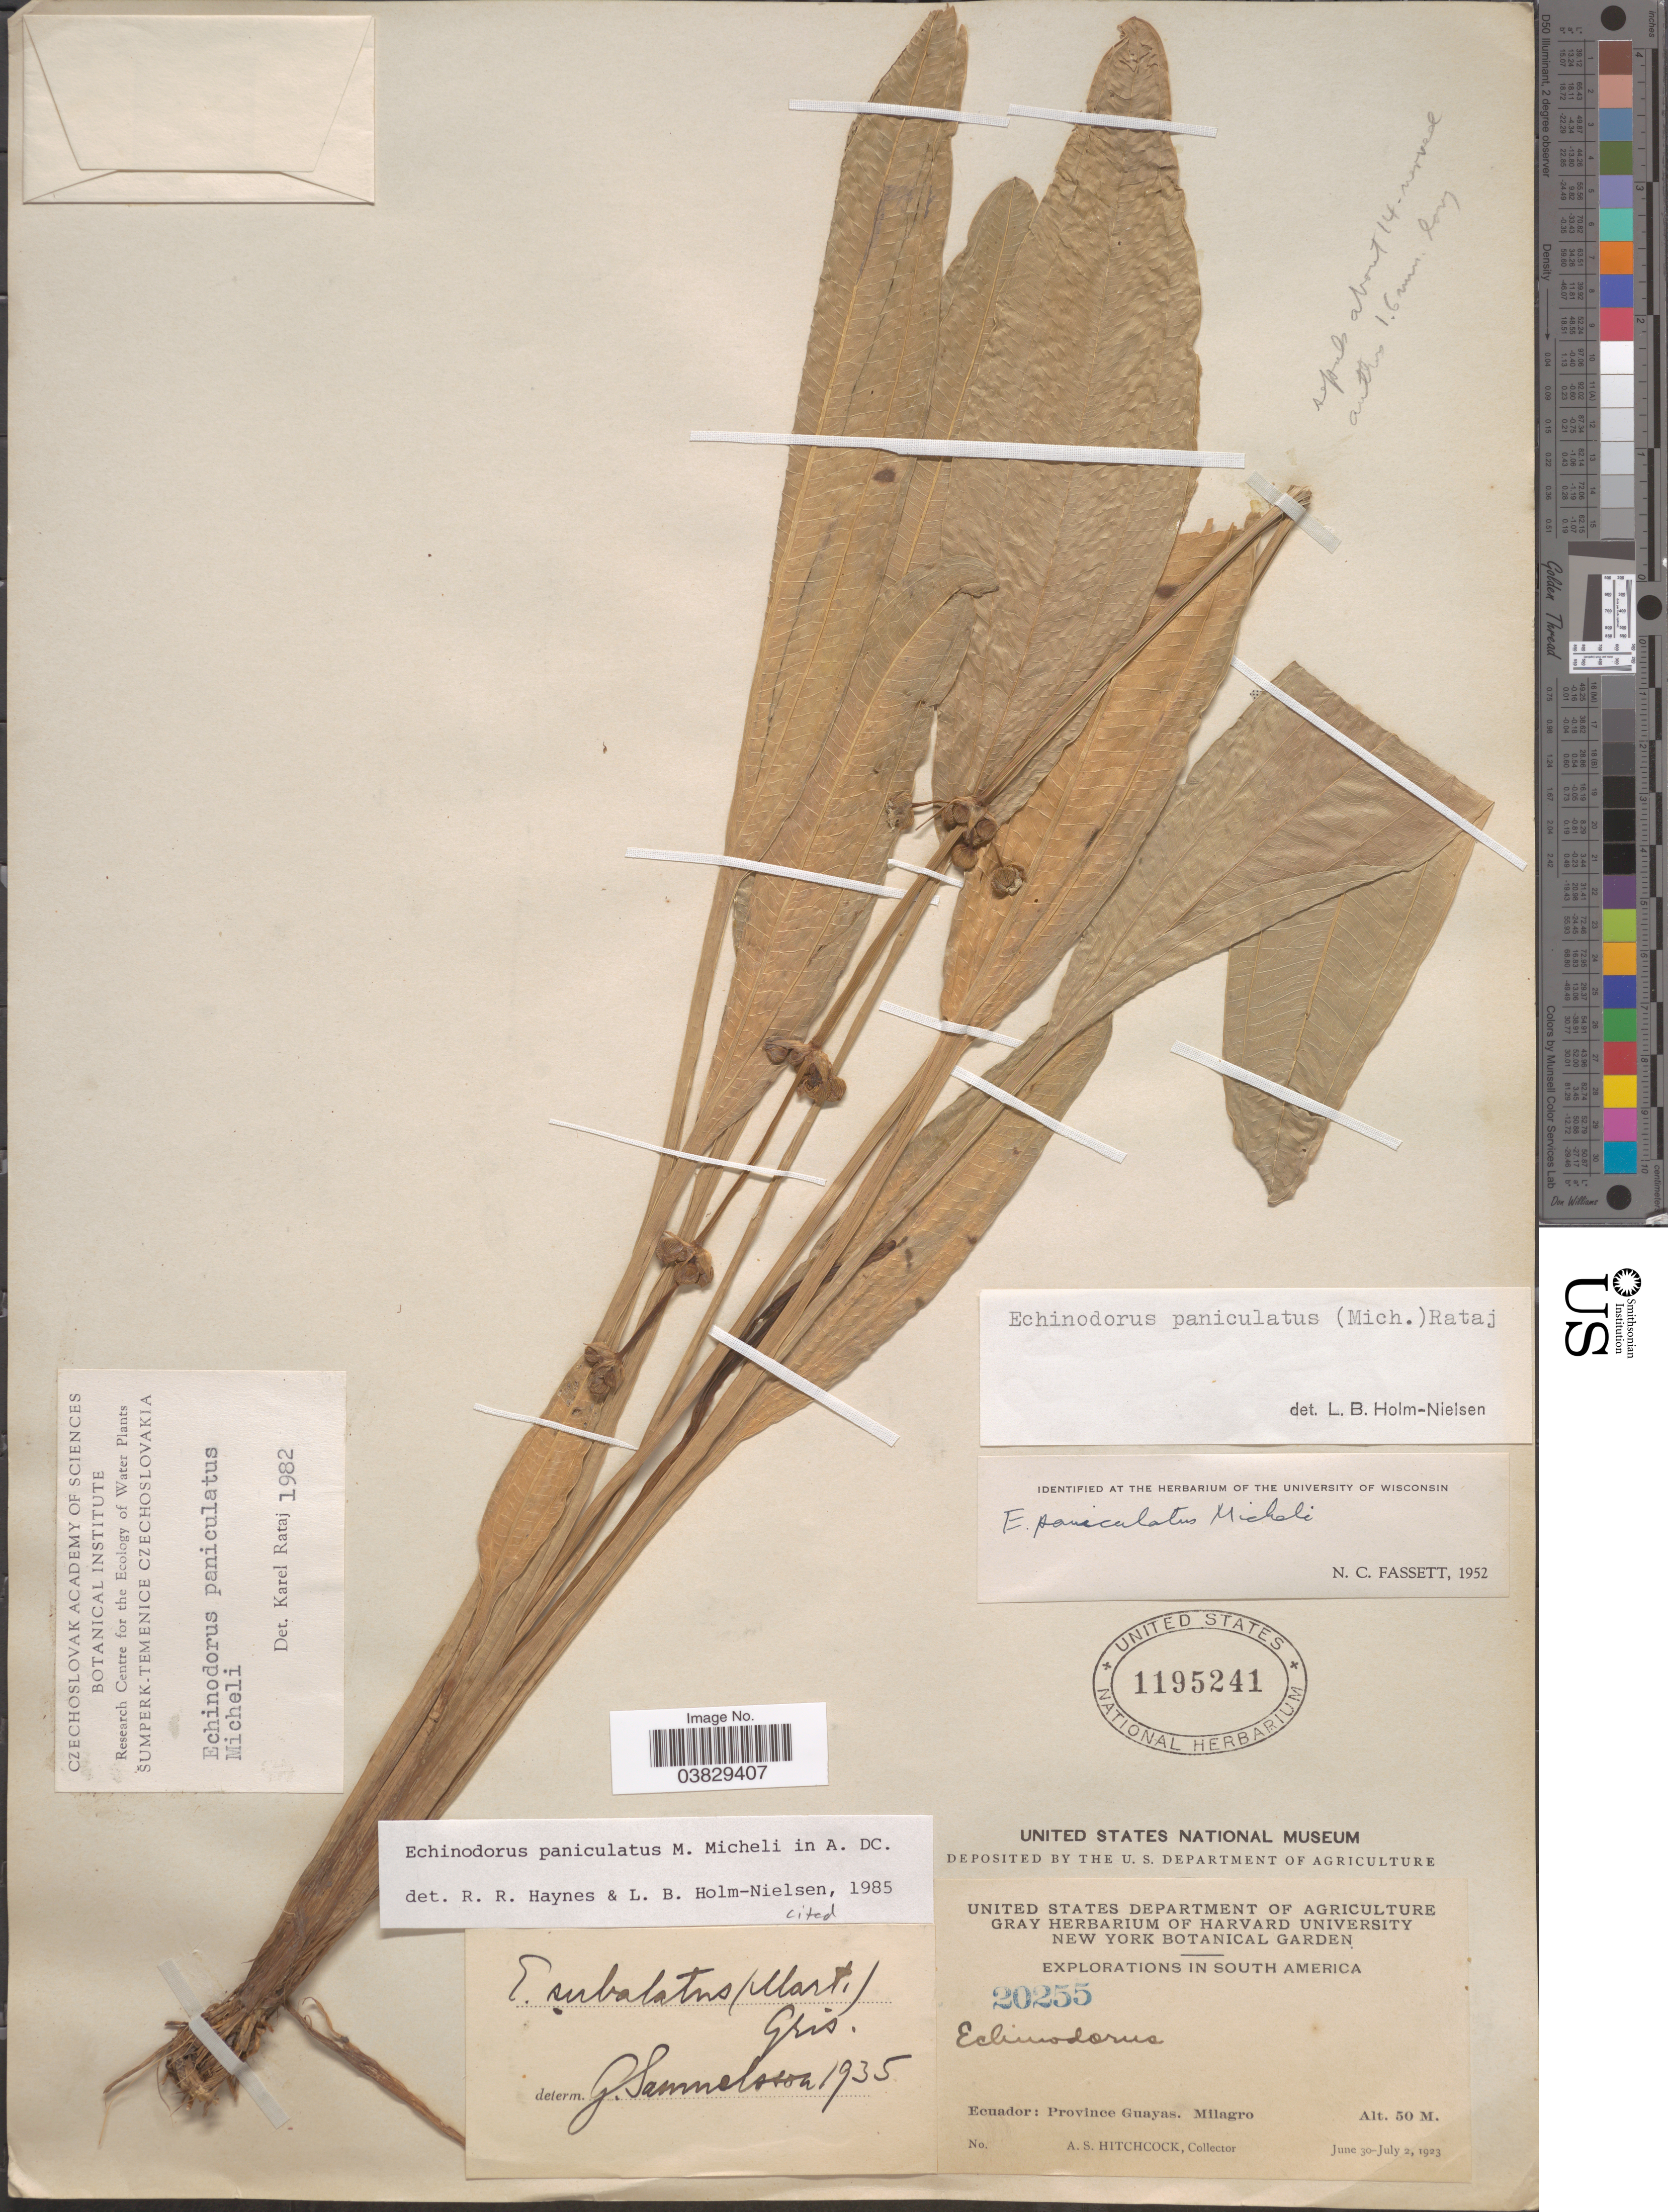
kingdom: Plantae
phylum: Tracheophyta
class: Liliopsida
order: Alismatales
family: Alismataceae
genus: Echinodorus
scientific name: Echinodorus paniculatus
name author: Micheli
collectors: A. S. Hitchcock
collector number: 20255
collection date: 1923-06-30/1923-07-02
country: Ecuador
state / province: Guayas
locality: Milagro.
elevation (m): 50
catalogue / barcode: US 1195241